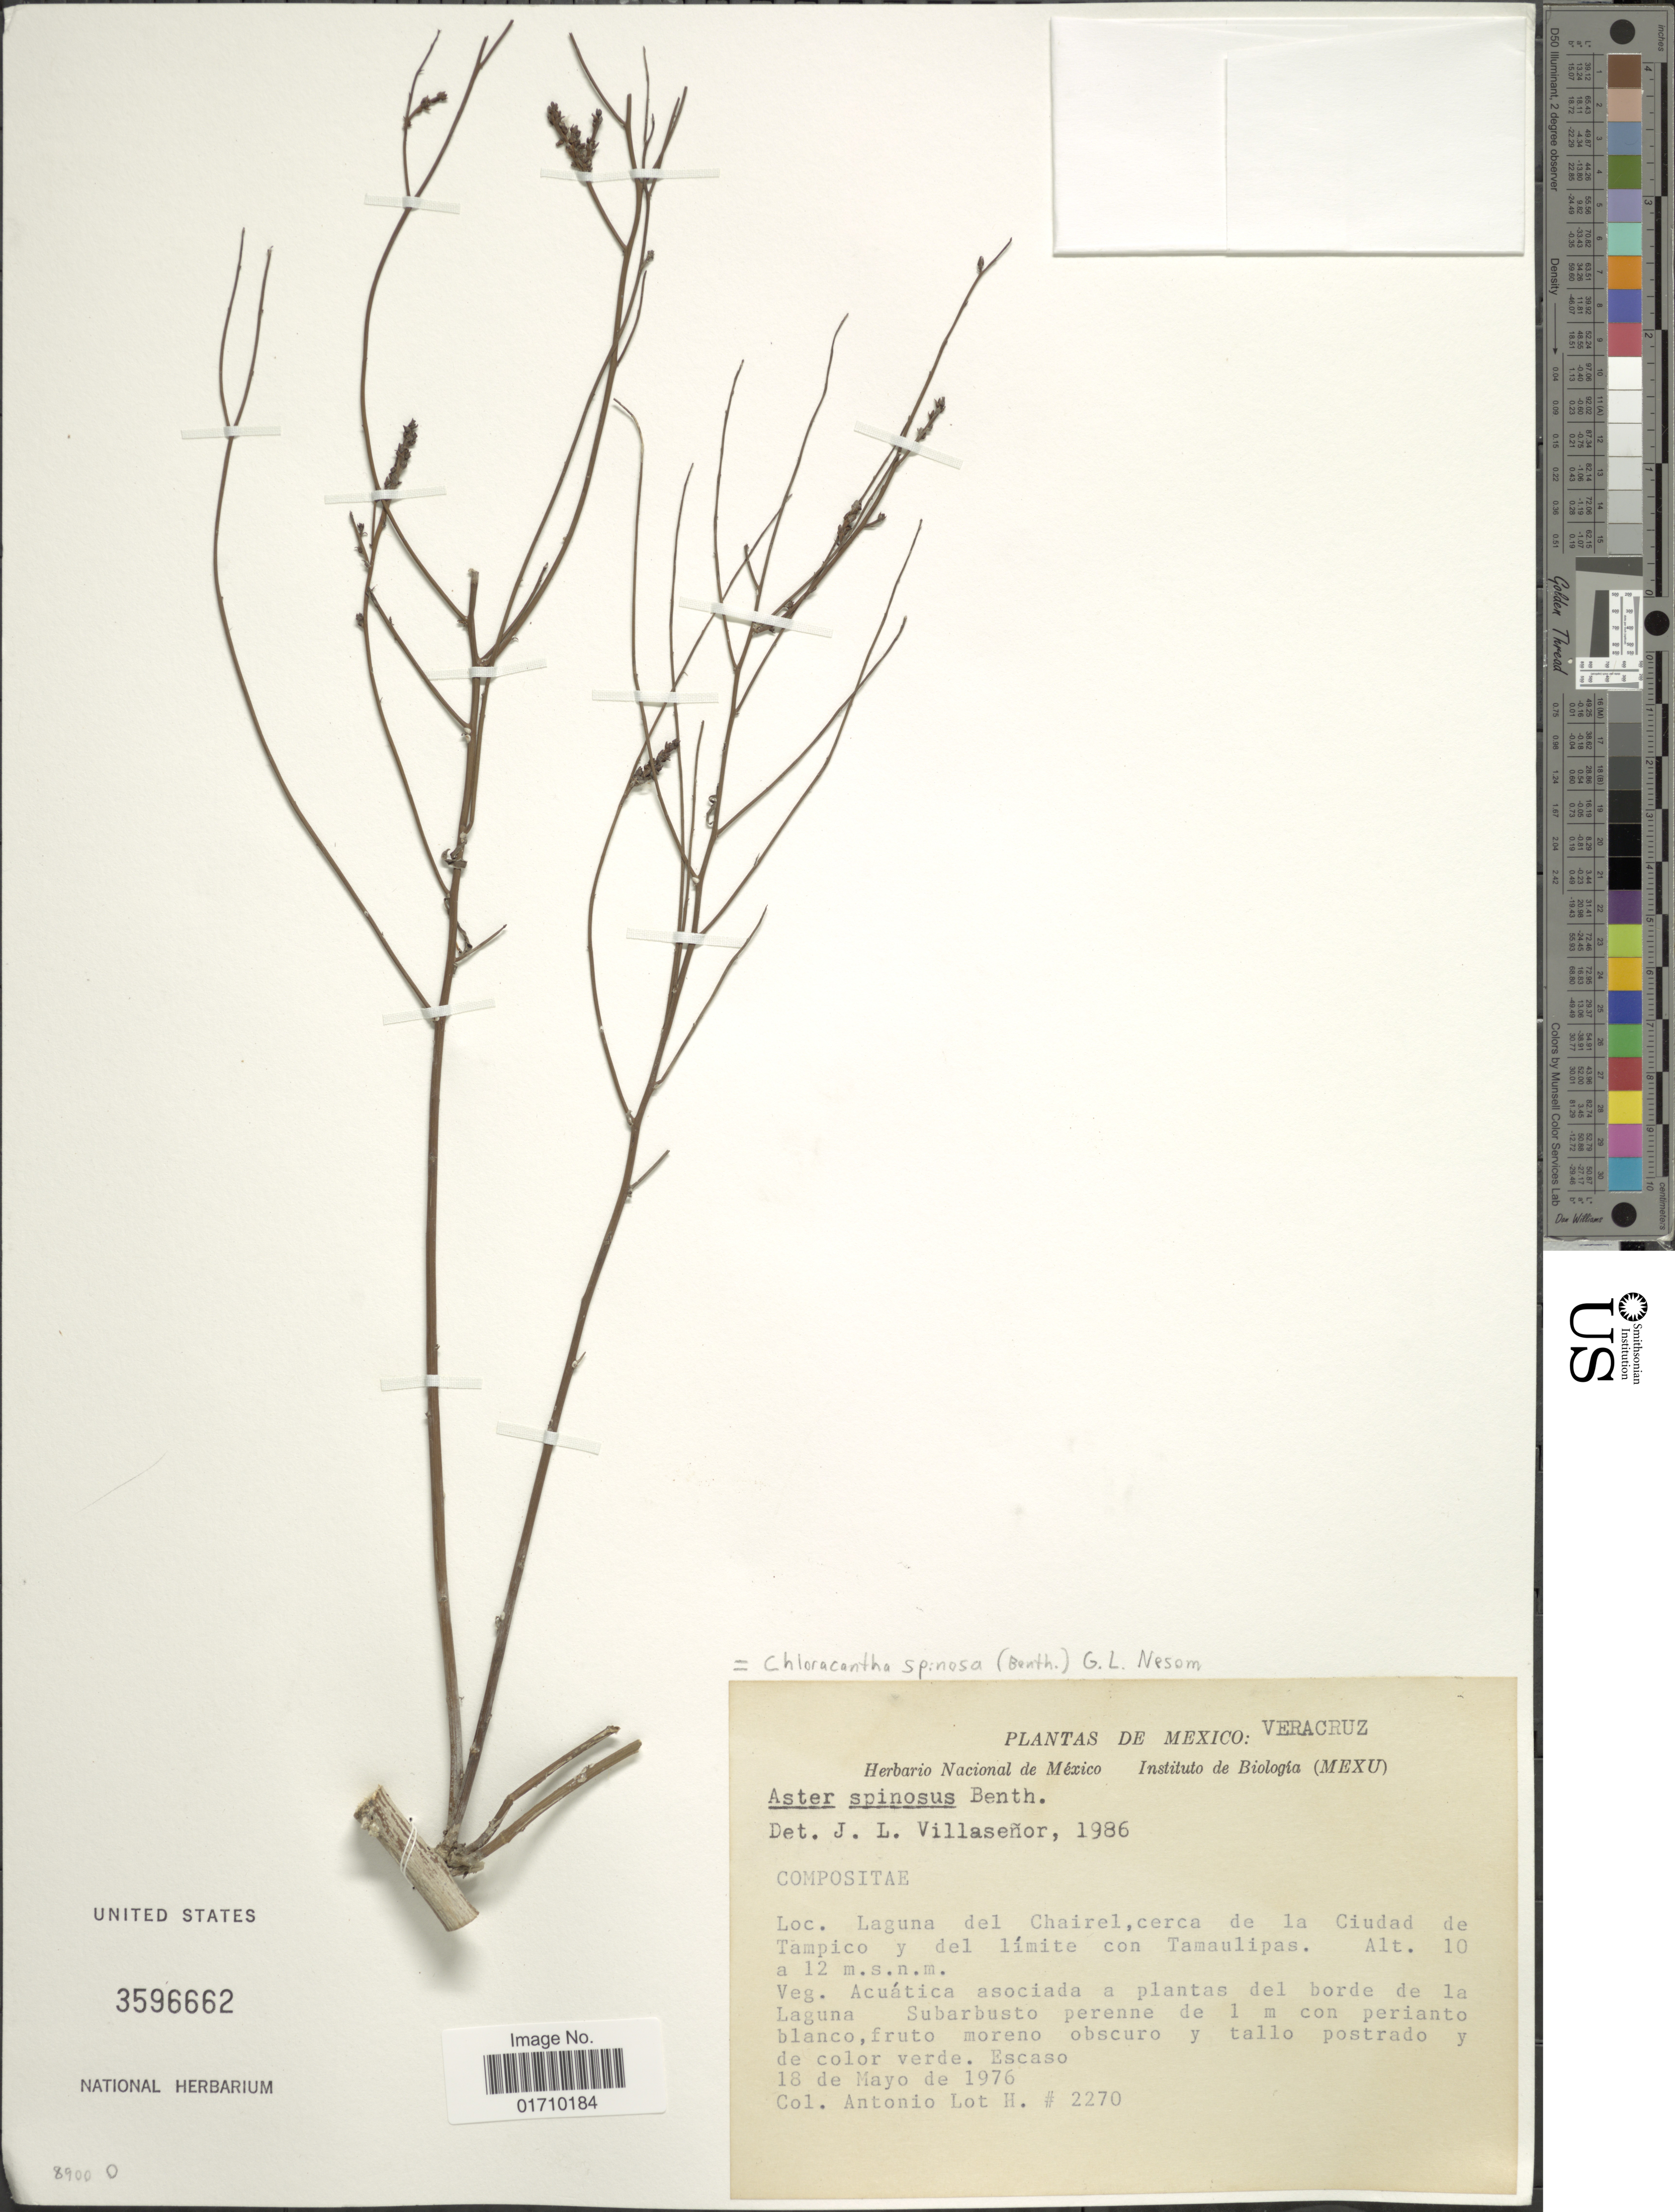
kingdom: Plantae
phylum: Tracheophyta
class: Magnoliopsida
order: Asterales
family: Asteraceae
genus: Chloracantha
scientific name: Chloracantha spinosa var. spinosa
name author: (Benth.) G.L. Nesom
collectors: A. Lot Helgueras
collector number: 2270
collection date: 1976-05-18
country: Mexico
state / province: Veracruz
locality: Laguna del Chairel, cerca de la Cuidad de Tampico y del límite con Tamaulipas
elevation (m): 10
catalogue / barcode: US 3596662